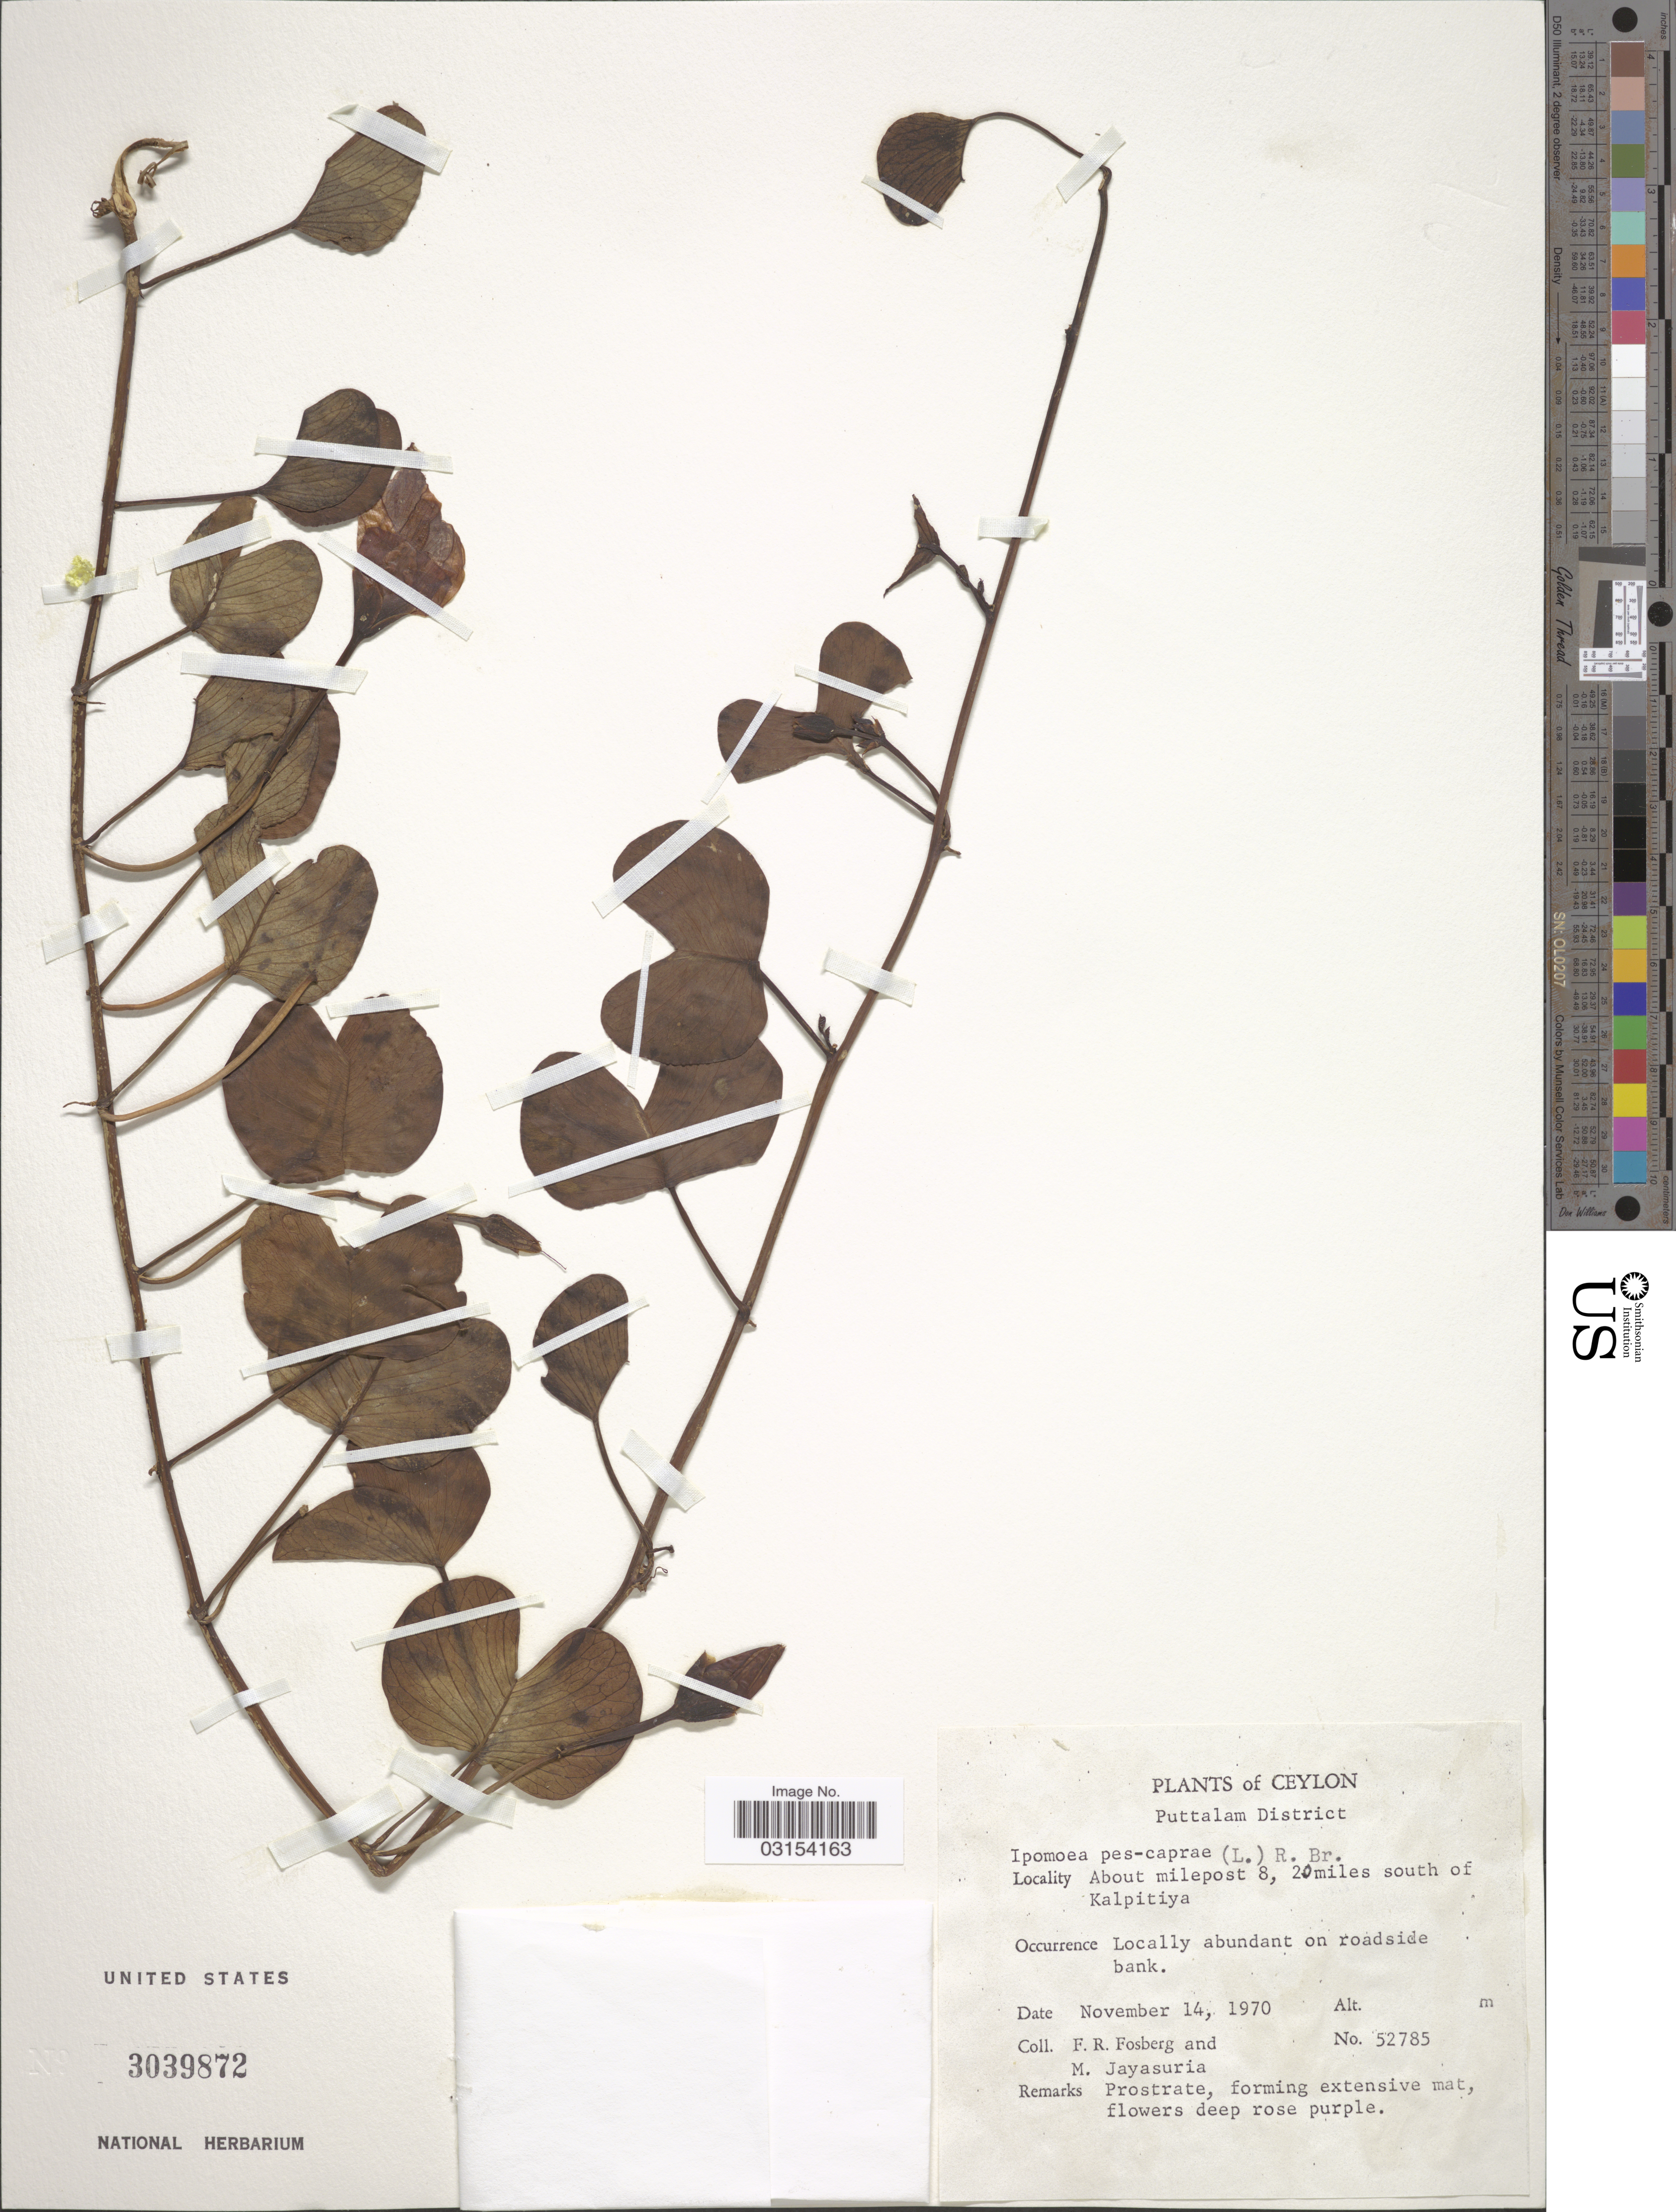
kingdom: Plantae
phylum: Tracheophyta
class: Magnoliopsida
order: Solanales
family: Convolvulaceae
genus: Ipomoea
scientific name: Ipomoea pes-caprae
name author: (L.) R. Br.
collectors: F. R. Fosberg & M. Jayasuria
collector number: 52785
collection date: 1970-11-14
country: Sri Lanka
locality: Ceylon, Puttalam District, About milepost 8, 20 miles south of Kalpitiya.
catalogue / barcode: US 3039872